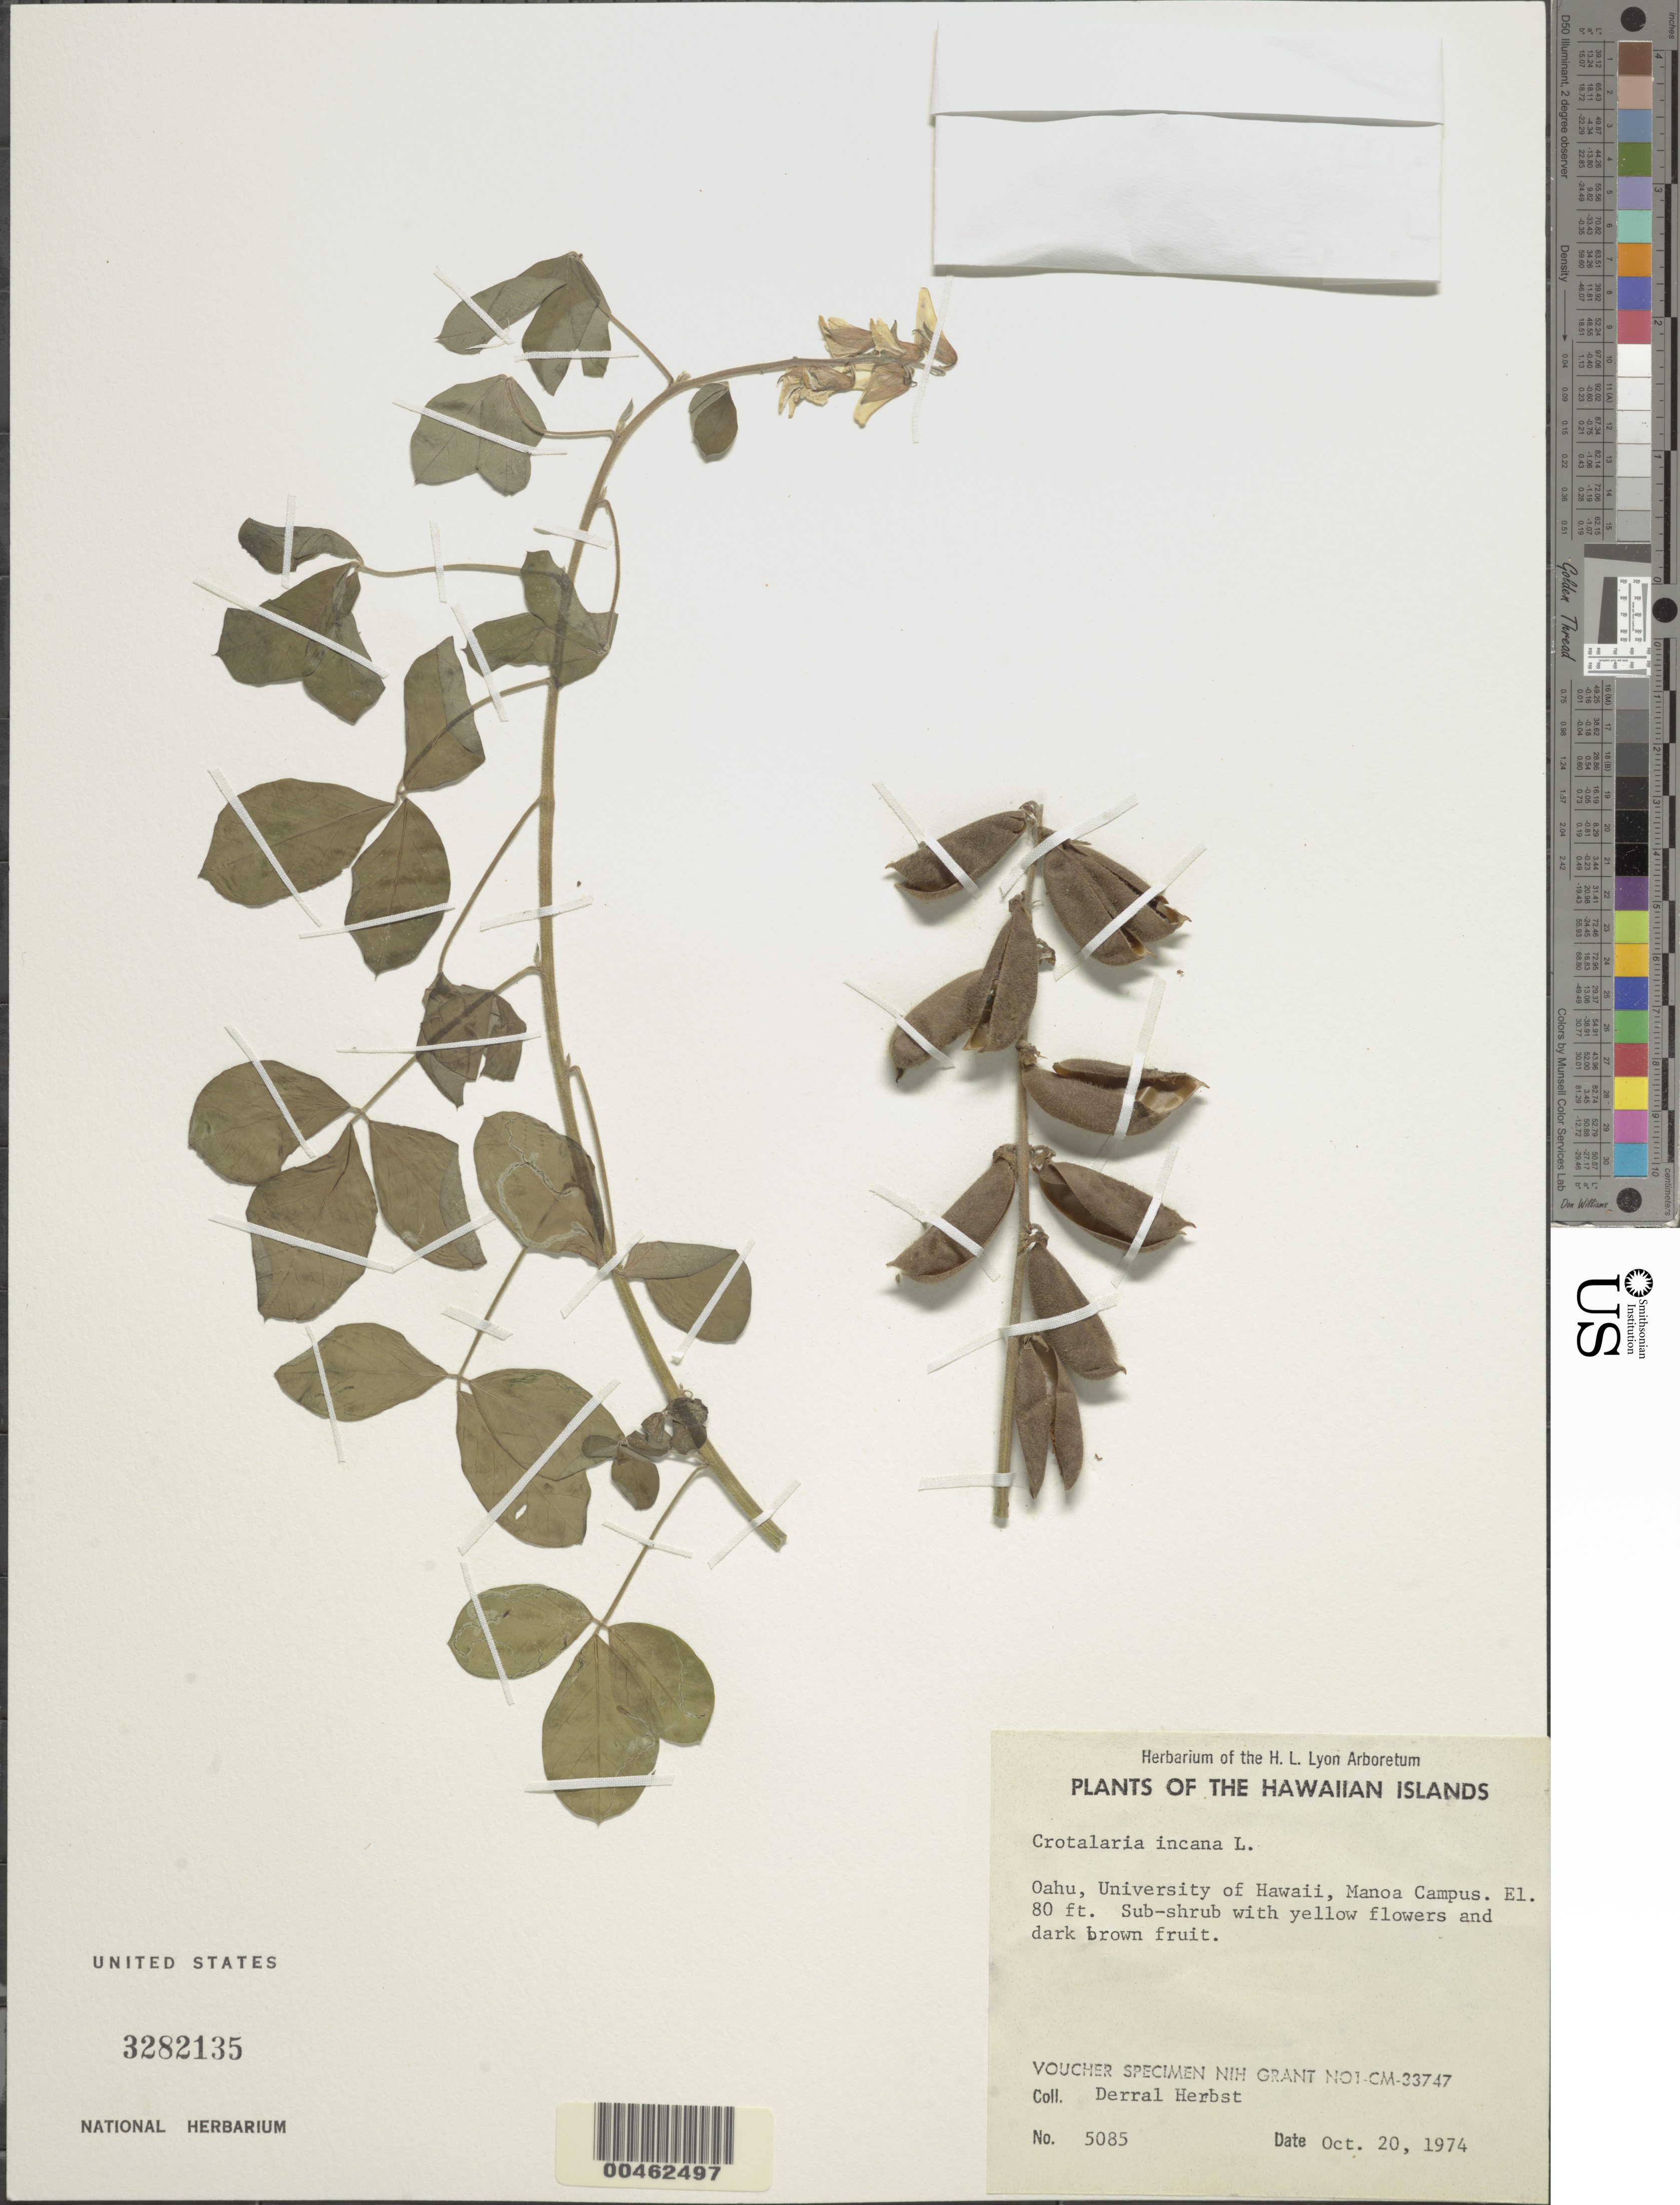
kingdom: Plantae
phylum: Tracheophyta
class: Magnoliopsida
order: Fabales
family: Fabaceae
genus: Crotalaria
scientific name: Crotalaria incana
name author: L.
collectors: D. R. Herbst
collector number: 5085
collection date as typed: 20 Oct 1974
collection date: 1974-10-20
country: United States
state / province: Hawaii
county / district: Honolulu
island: Oahu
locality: University of Hawaii, Manoa Campus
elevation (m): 24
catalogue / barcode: US 3282135